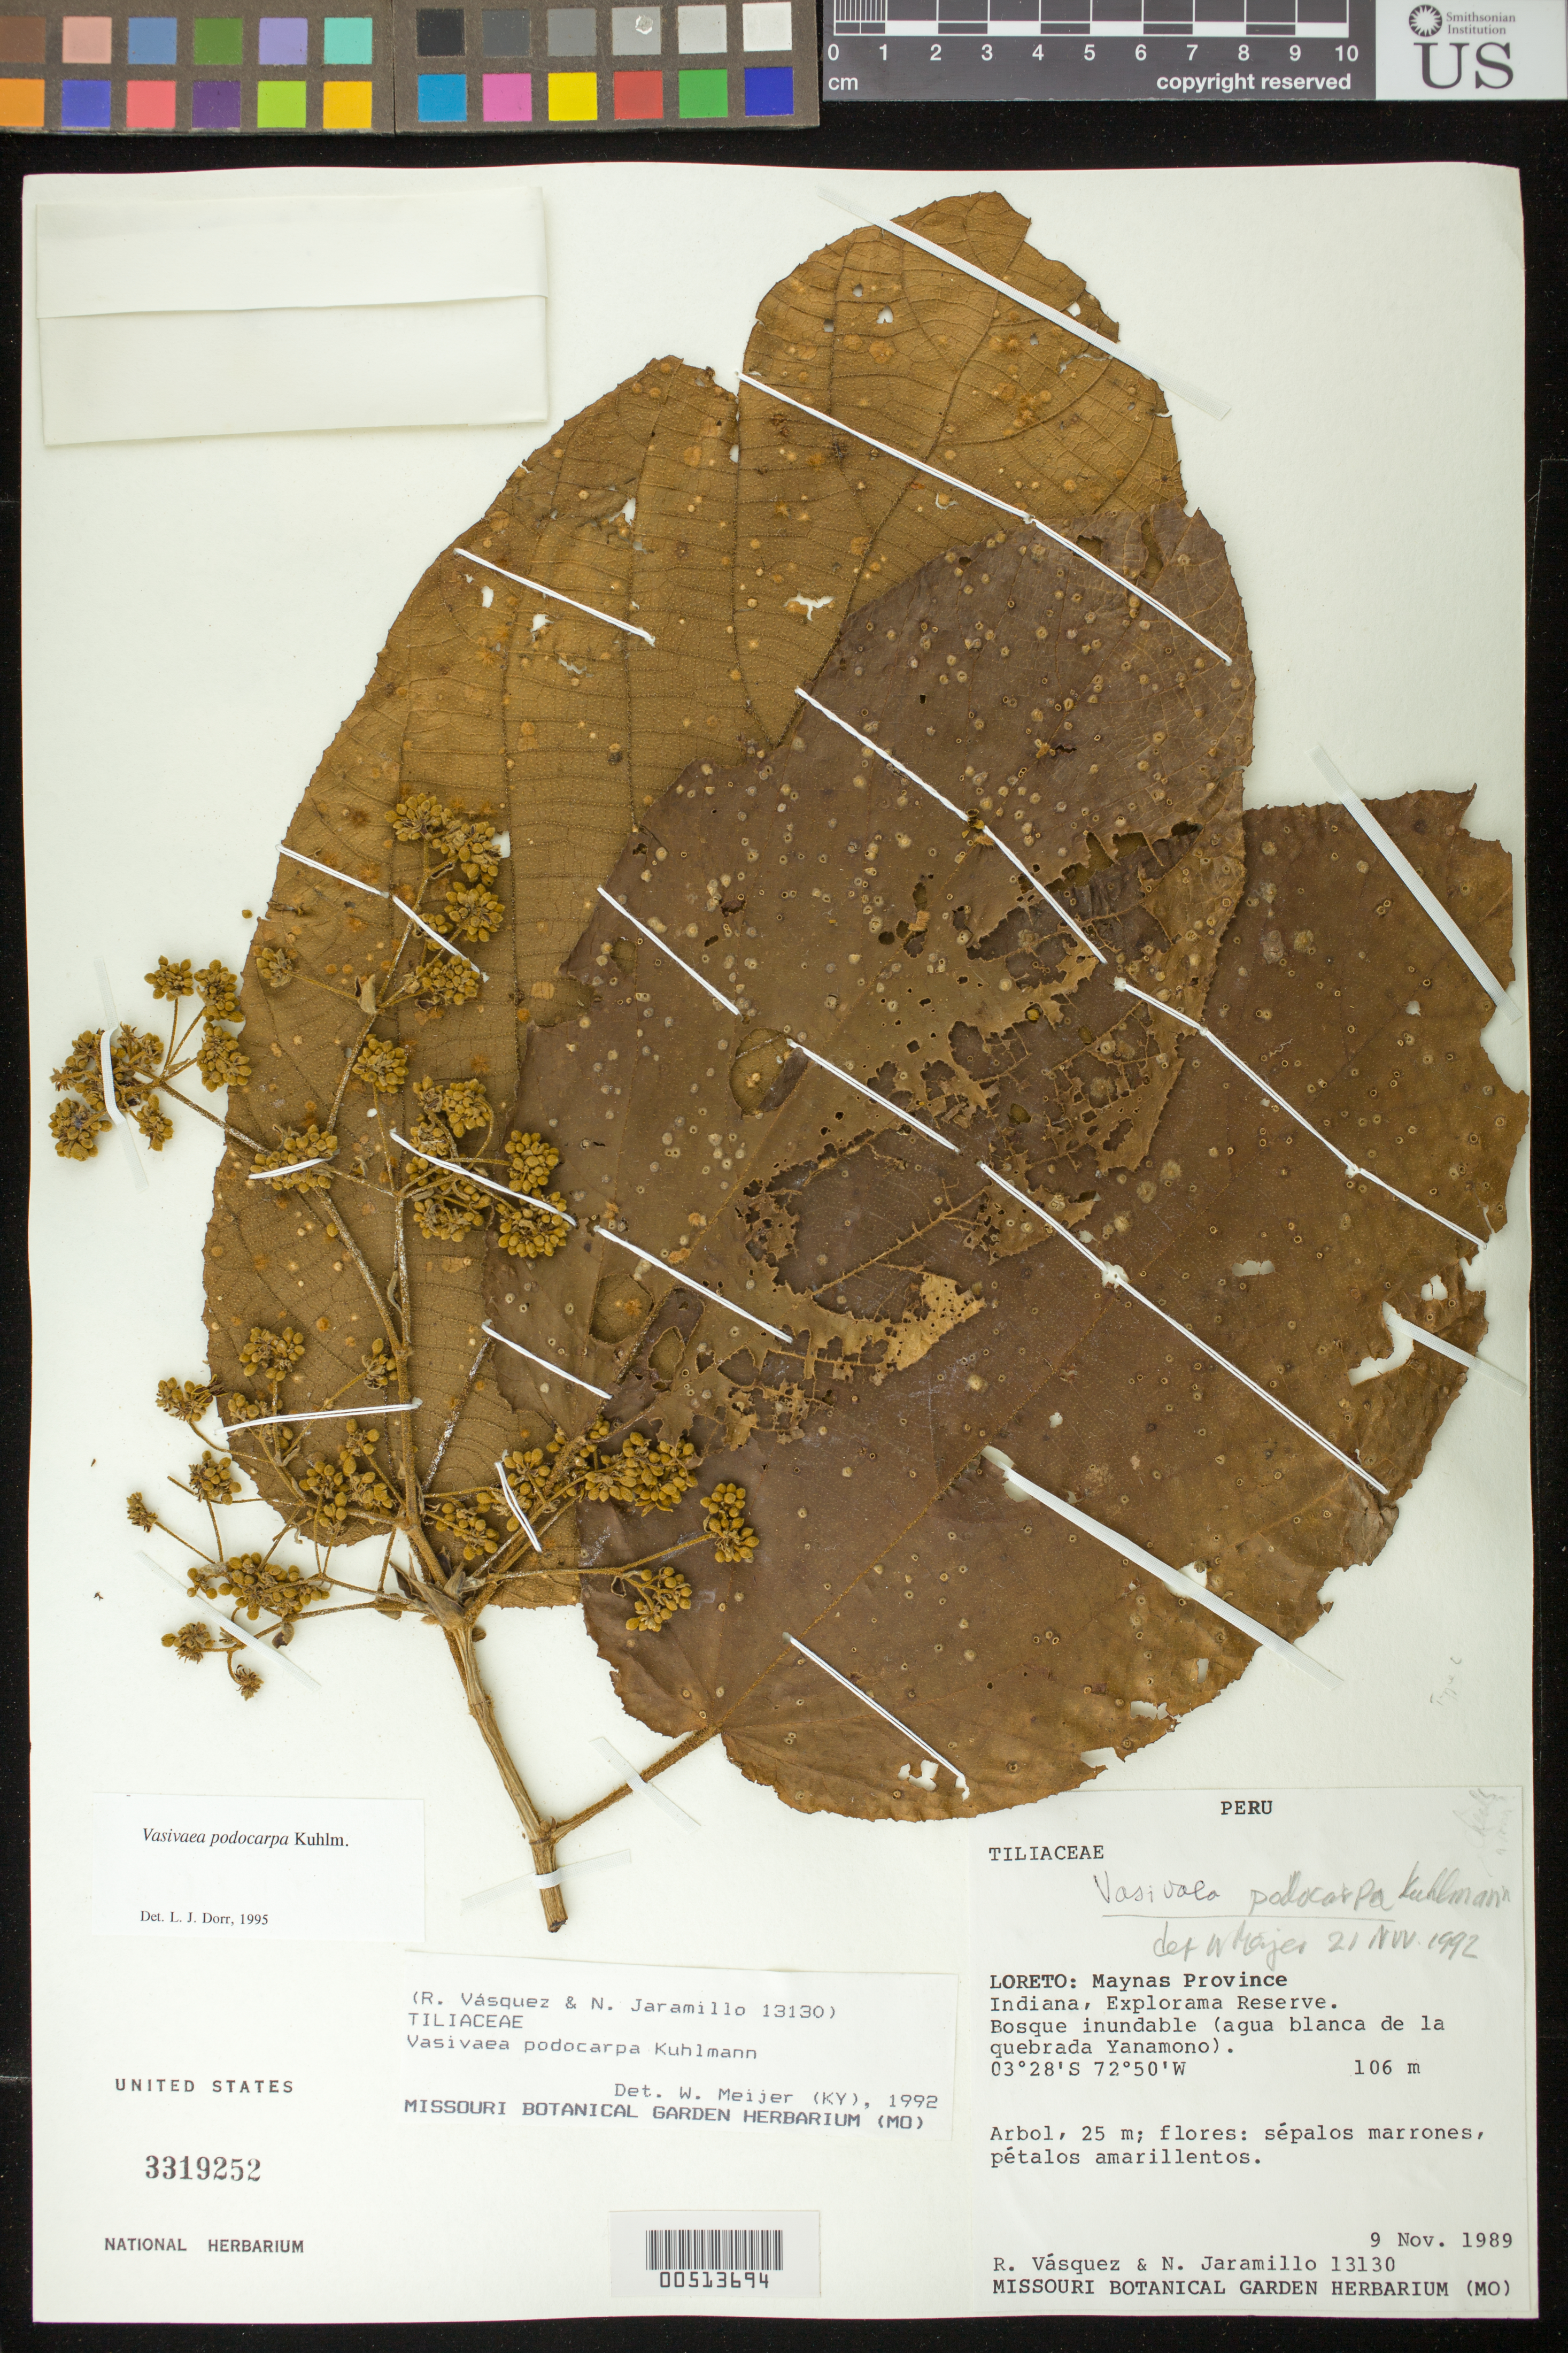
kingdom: Plantae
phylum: Tracheophyta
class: Magnoliopsida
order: Malvales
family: Malvaceae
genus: Vasivaea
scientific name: Vasivaea podocarpa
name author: Kuhlm.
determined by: Meijer, W.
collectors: R. Vásquez & N. Jaramillo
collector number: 13130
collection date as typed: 09 Nov 1989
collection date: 1989-11-09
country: Peru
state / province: Loreto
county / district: Maynas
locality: Indiana, Explorama Reserve.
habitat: Bosque inundable (agua blanca de la quebrada Yanamono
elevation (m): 106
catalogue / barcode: US 3319252